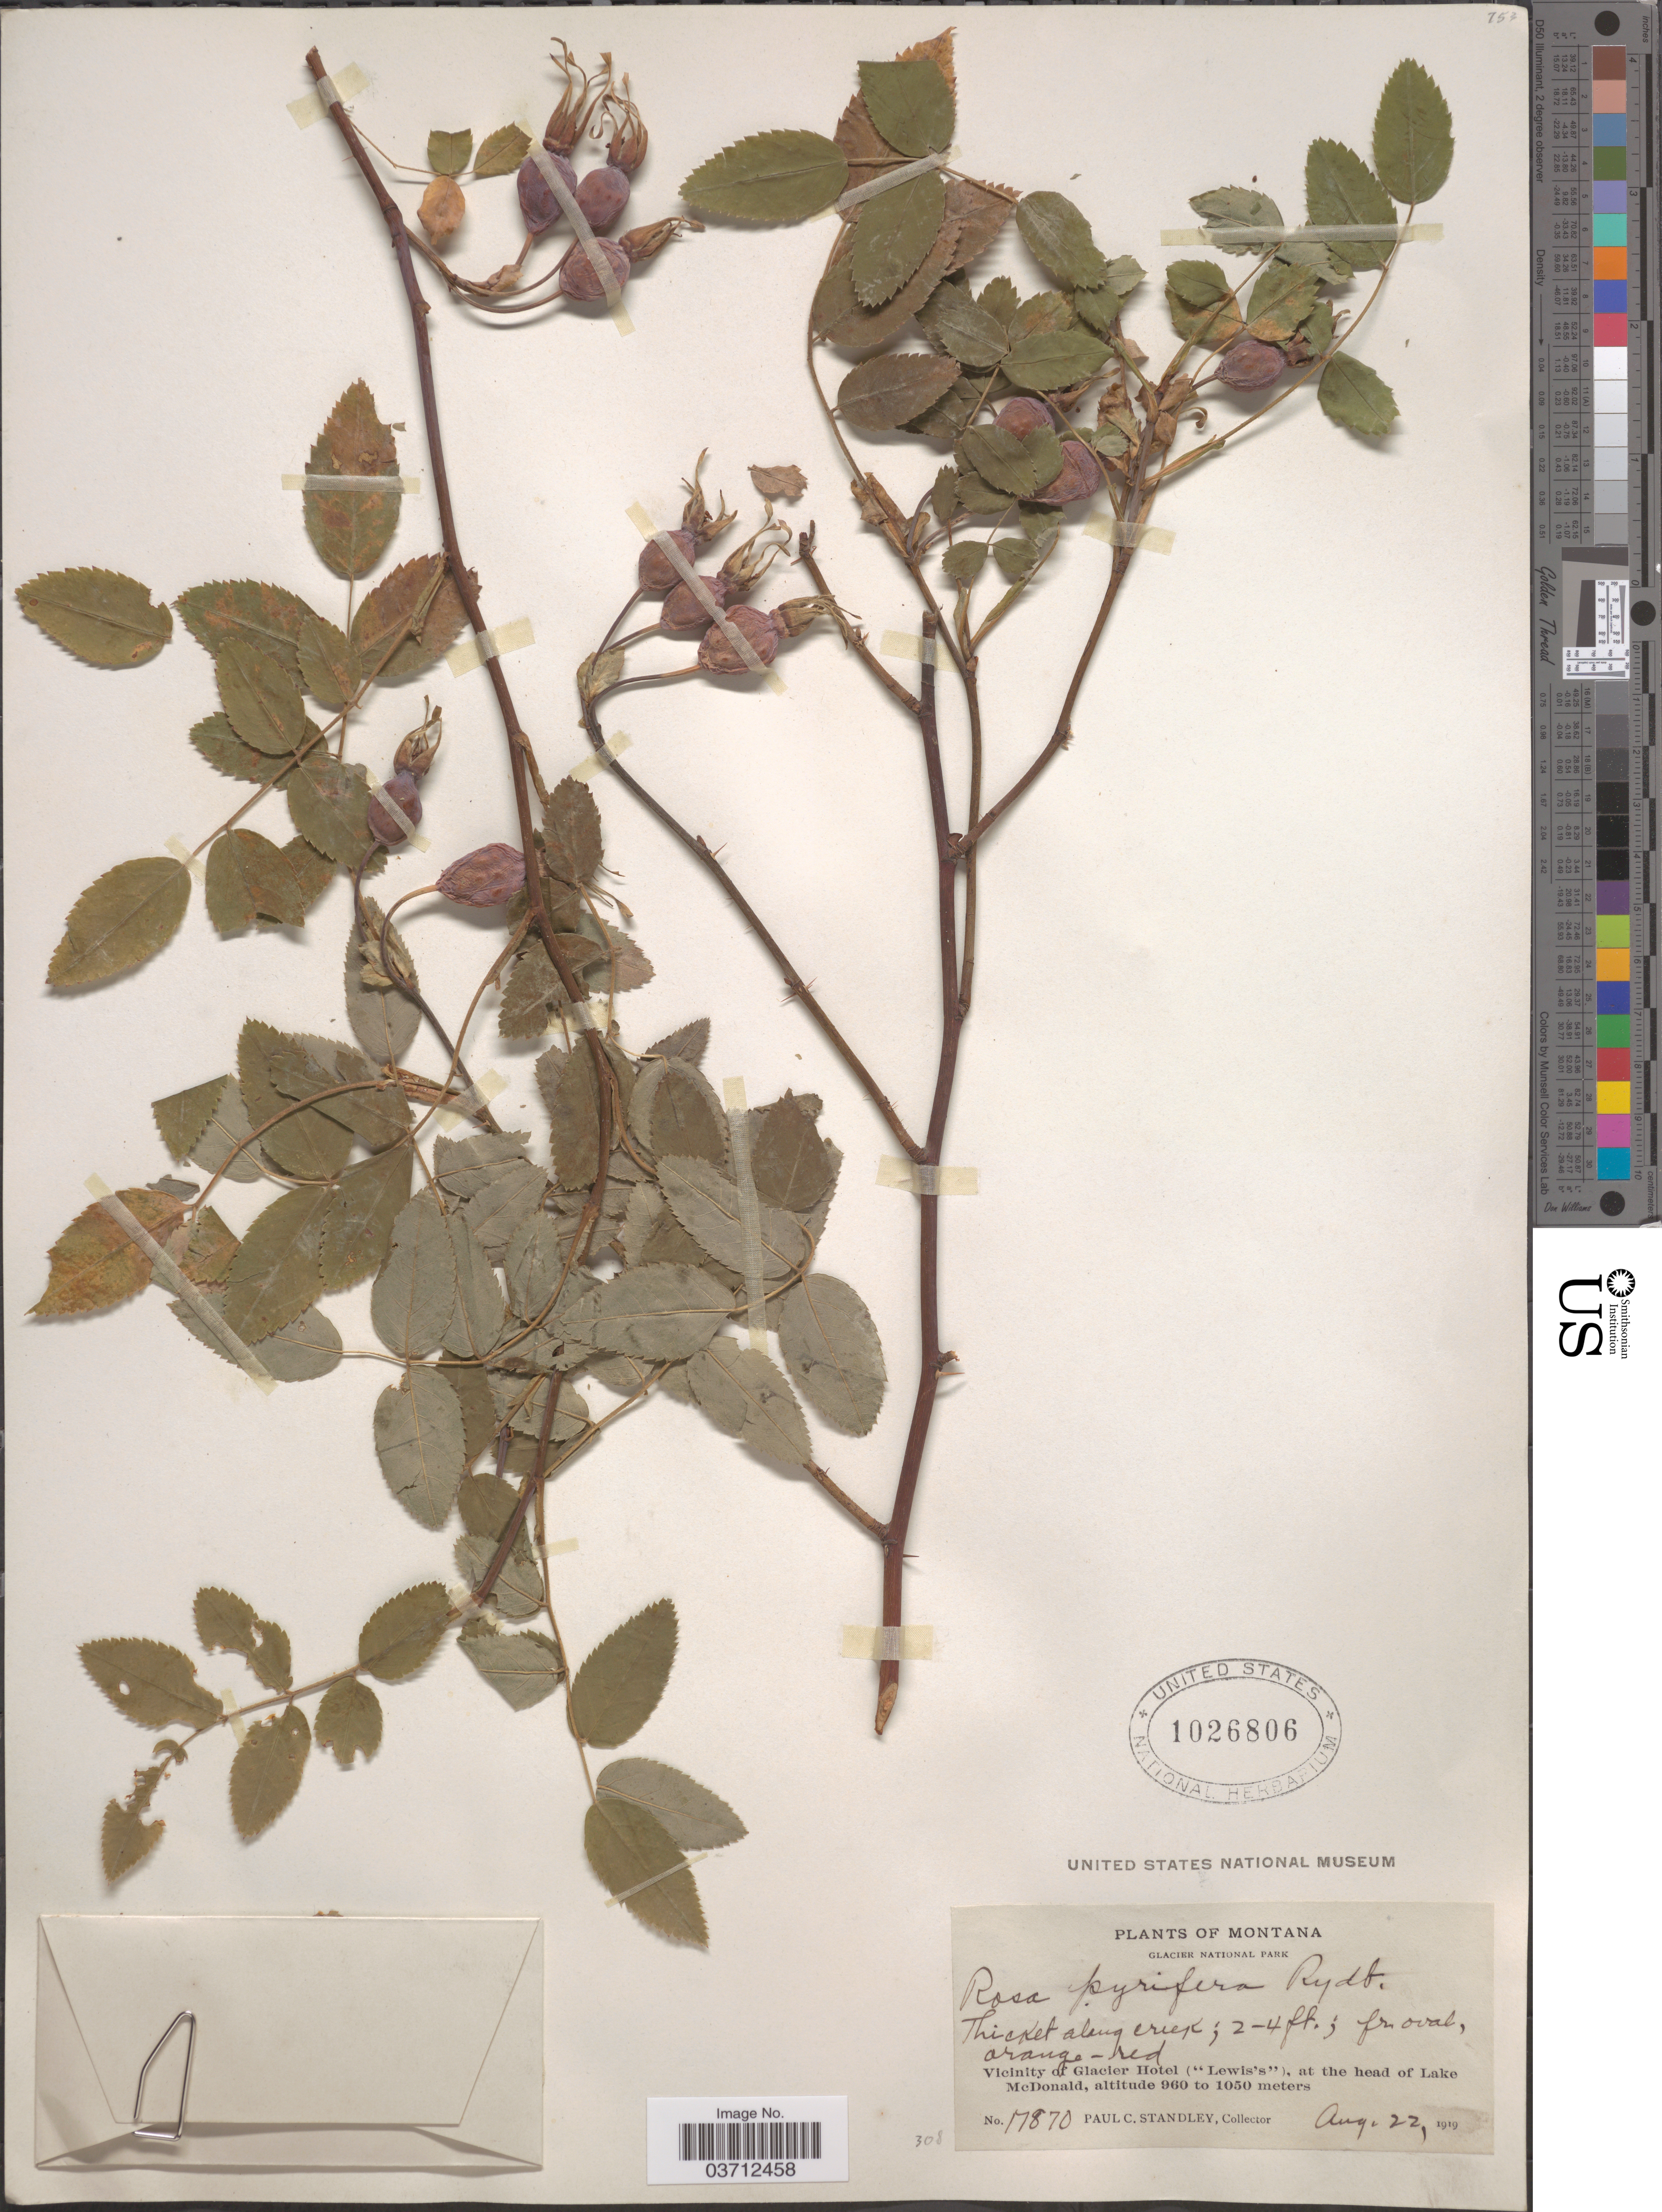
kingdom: Plantae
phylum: Tracheophyta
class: Magnoliopsida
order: Rosales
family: Rosaceae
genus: Rosa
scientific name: Rosa woodsii var. ultramontana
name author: Lindl.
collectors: P. C. Standley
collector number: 17870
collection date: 1919-08-22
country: United States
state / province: Montana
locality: Glacier National Park. Thicket along creek. Vicinity of Glacier Hotel ("Lewis's"), at the head of Lake McDonald.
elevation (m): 960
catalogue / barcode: US 1026806